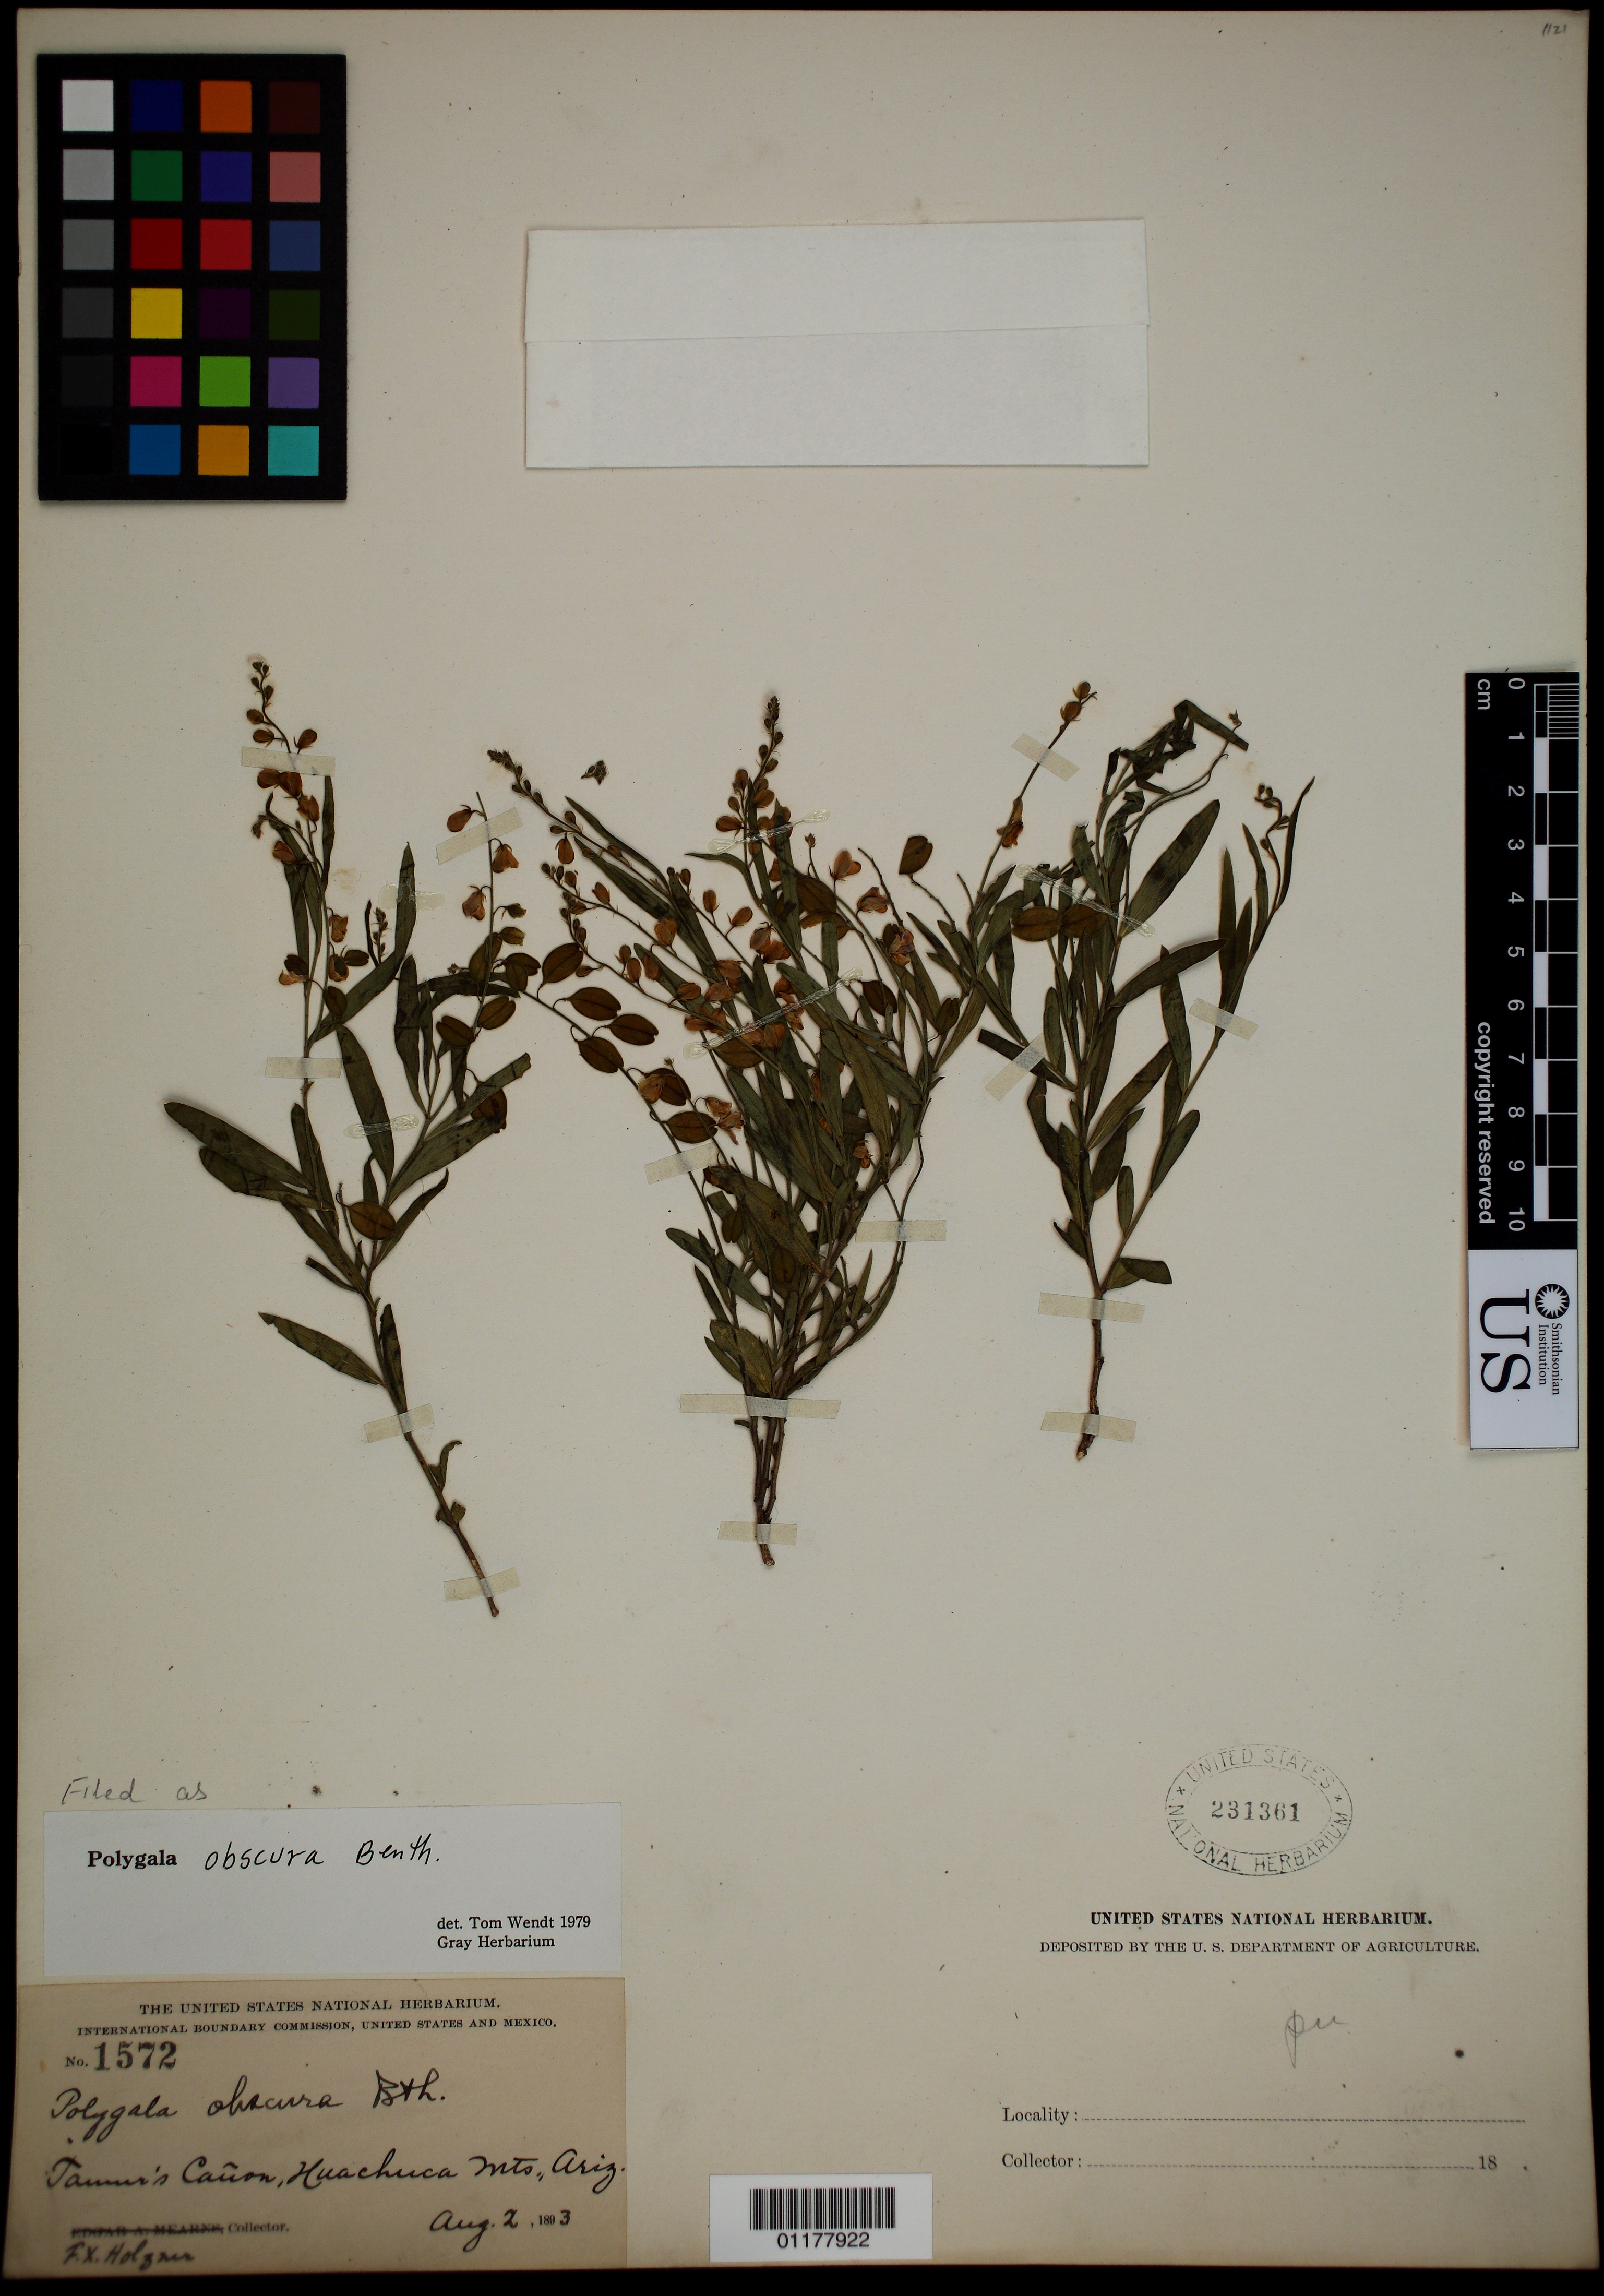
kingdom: Plantae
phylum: Tracheophyta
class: Magnoliopsida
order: Fabales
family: Polygalaceae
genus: Hebecarpa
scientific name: Hebecarpa obscura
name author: (Benth.) J.R. Abbott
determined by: Strong, Mark T., (BOT), Smithsonian Institution - National Museum of Natural History (UNITED STATES)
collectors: F. X. Holzner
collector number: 1572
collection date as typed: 02 Aug 1893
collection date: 1893-08-02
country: United States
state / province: Arizona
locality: Tanner's Canyon, Huachuca Mts.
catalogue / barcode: US 231361